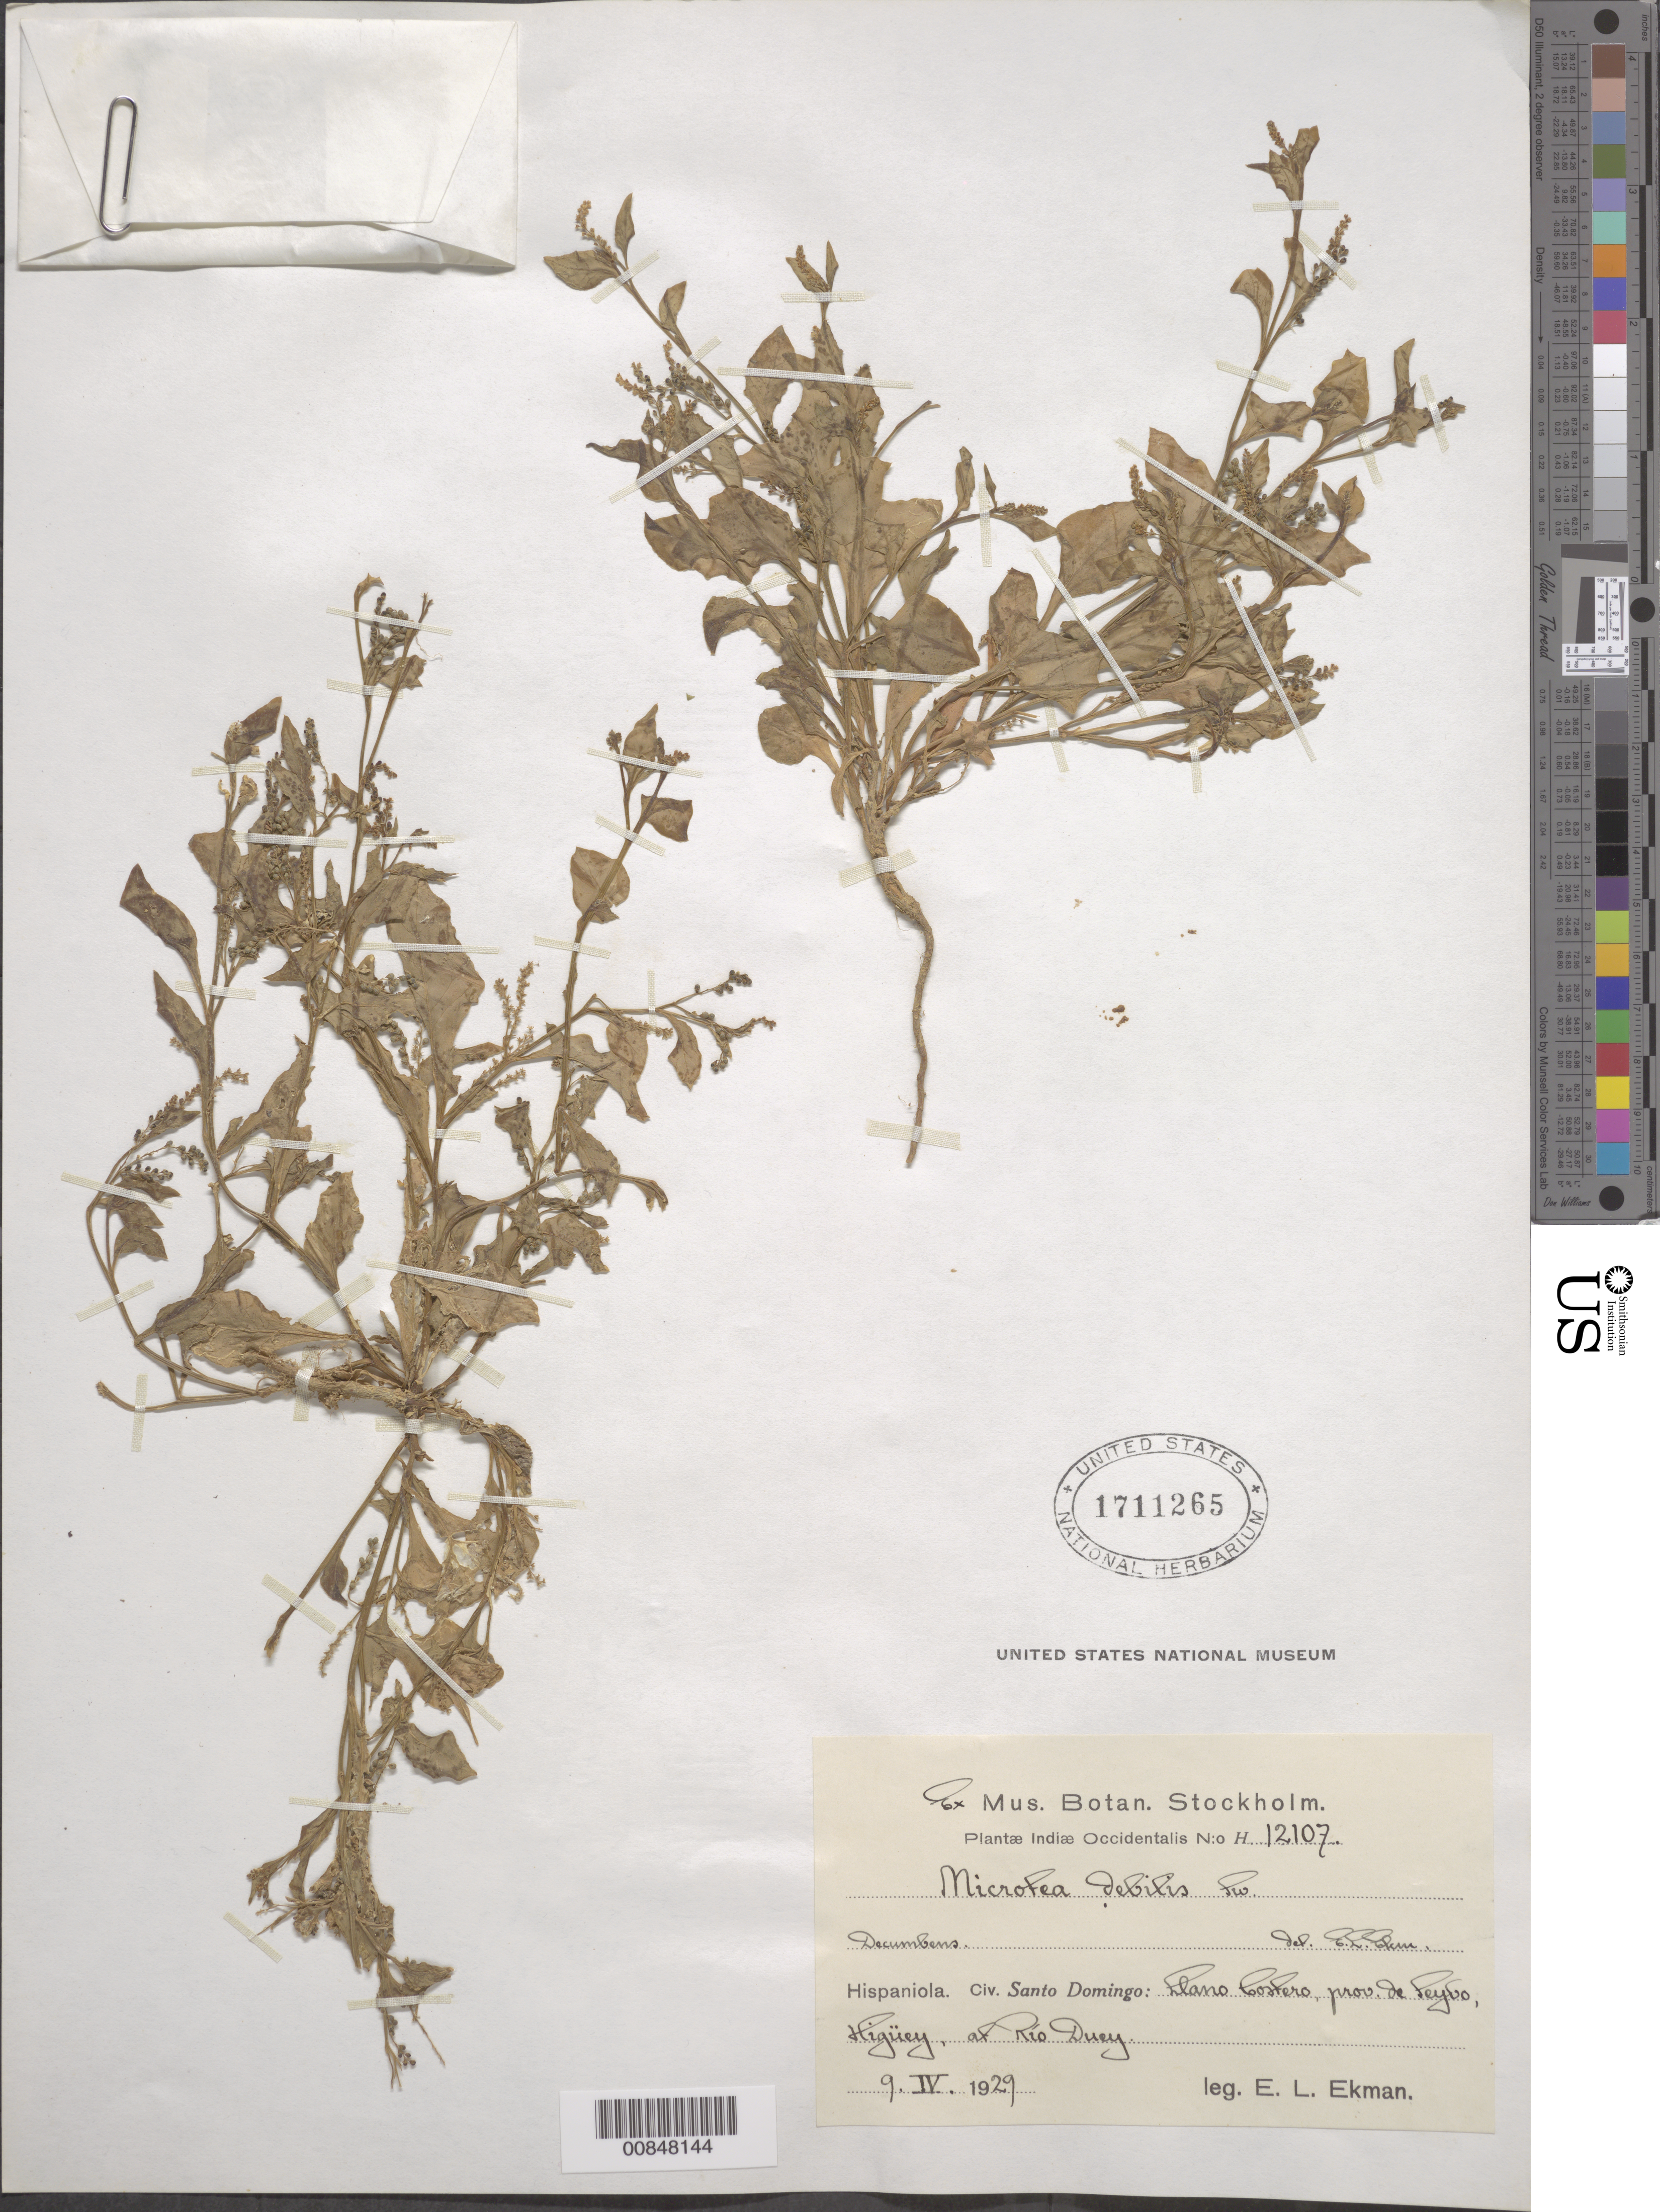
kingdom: Plantae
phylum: Tracheophyta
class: Magnoliopsida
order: Caryophyllales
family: Microteaceae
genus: Microtea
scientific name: Microtea debilis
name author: Sw.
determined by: Ekman, E. L.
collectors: E. L. Ekman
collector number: H 12107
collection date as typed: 09 Apr 1929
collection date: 1929-04-09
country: Dominican Republic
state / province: El Seibo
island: Hispaniola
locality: Llano Costero, Higüey, at Río Duey.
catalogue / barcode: US 1711265